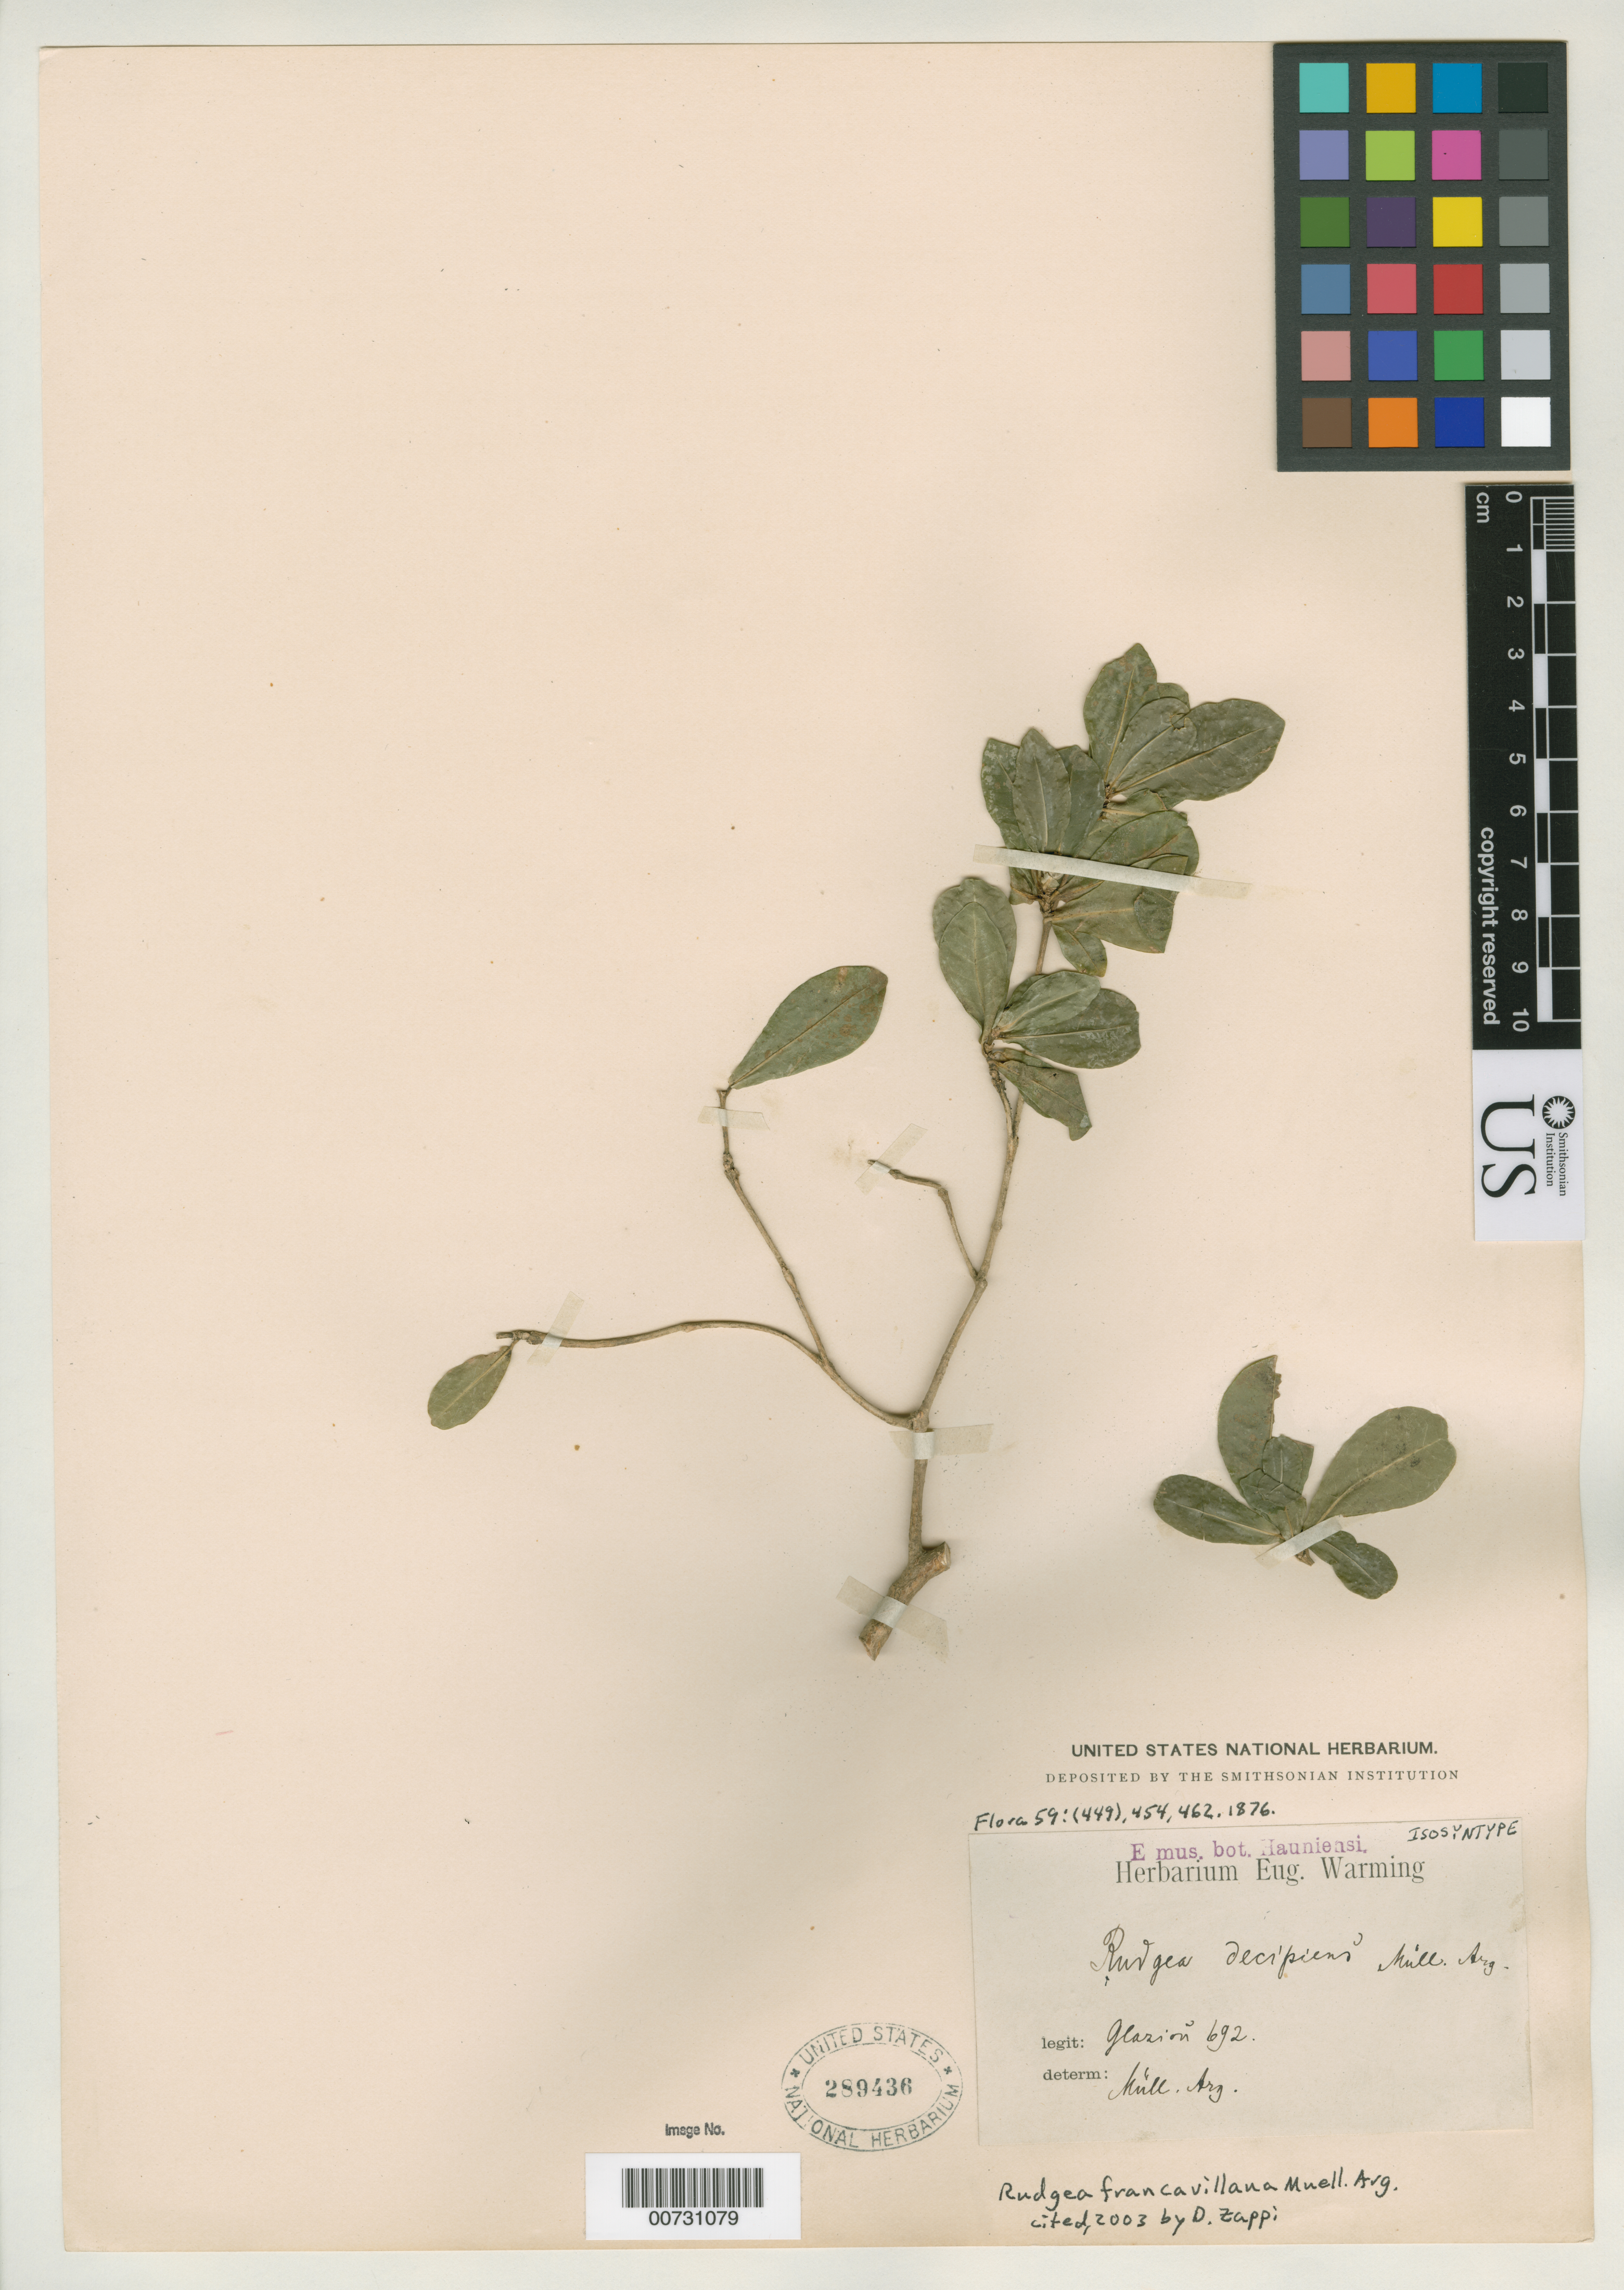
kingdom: Plantae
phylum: Tracheophyta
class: Magnoliopsida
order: Gentianales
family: Rubiaceae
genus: Rudgea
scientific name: Rudgea decipiens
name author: Müll. Arg.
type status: Isosyntype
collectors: A. F. M. Glaziou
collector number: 692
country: Brazil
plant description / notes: Cited 2003 by D. Zappi.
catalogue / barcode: US 289436